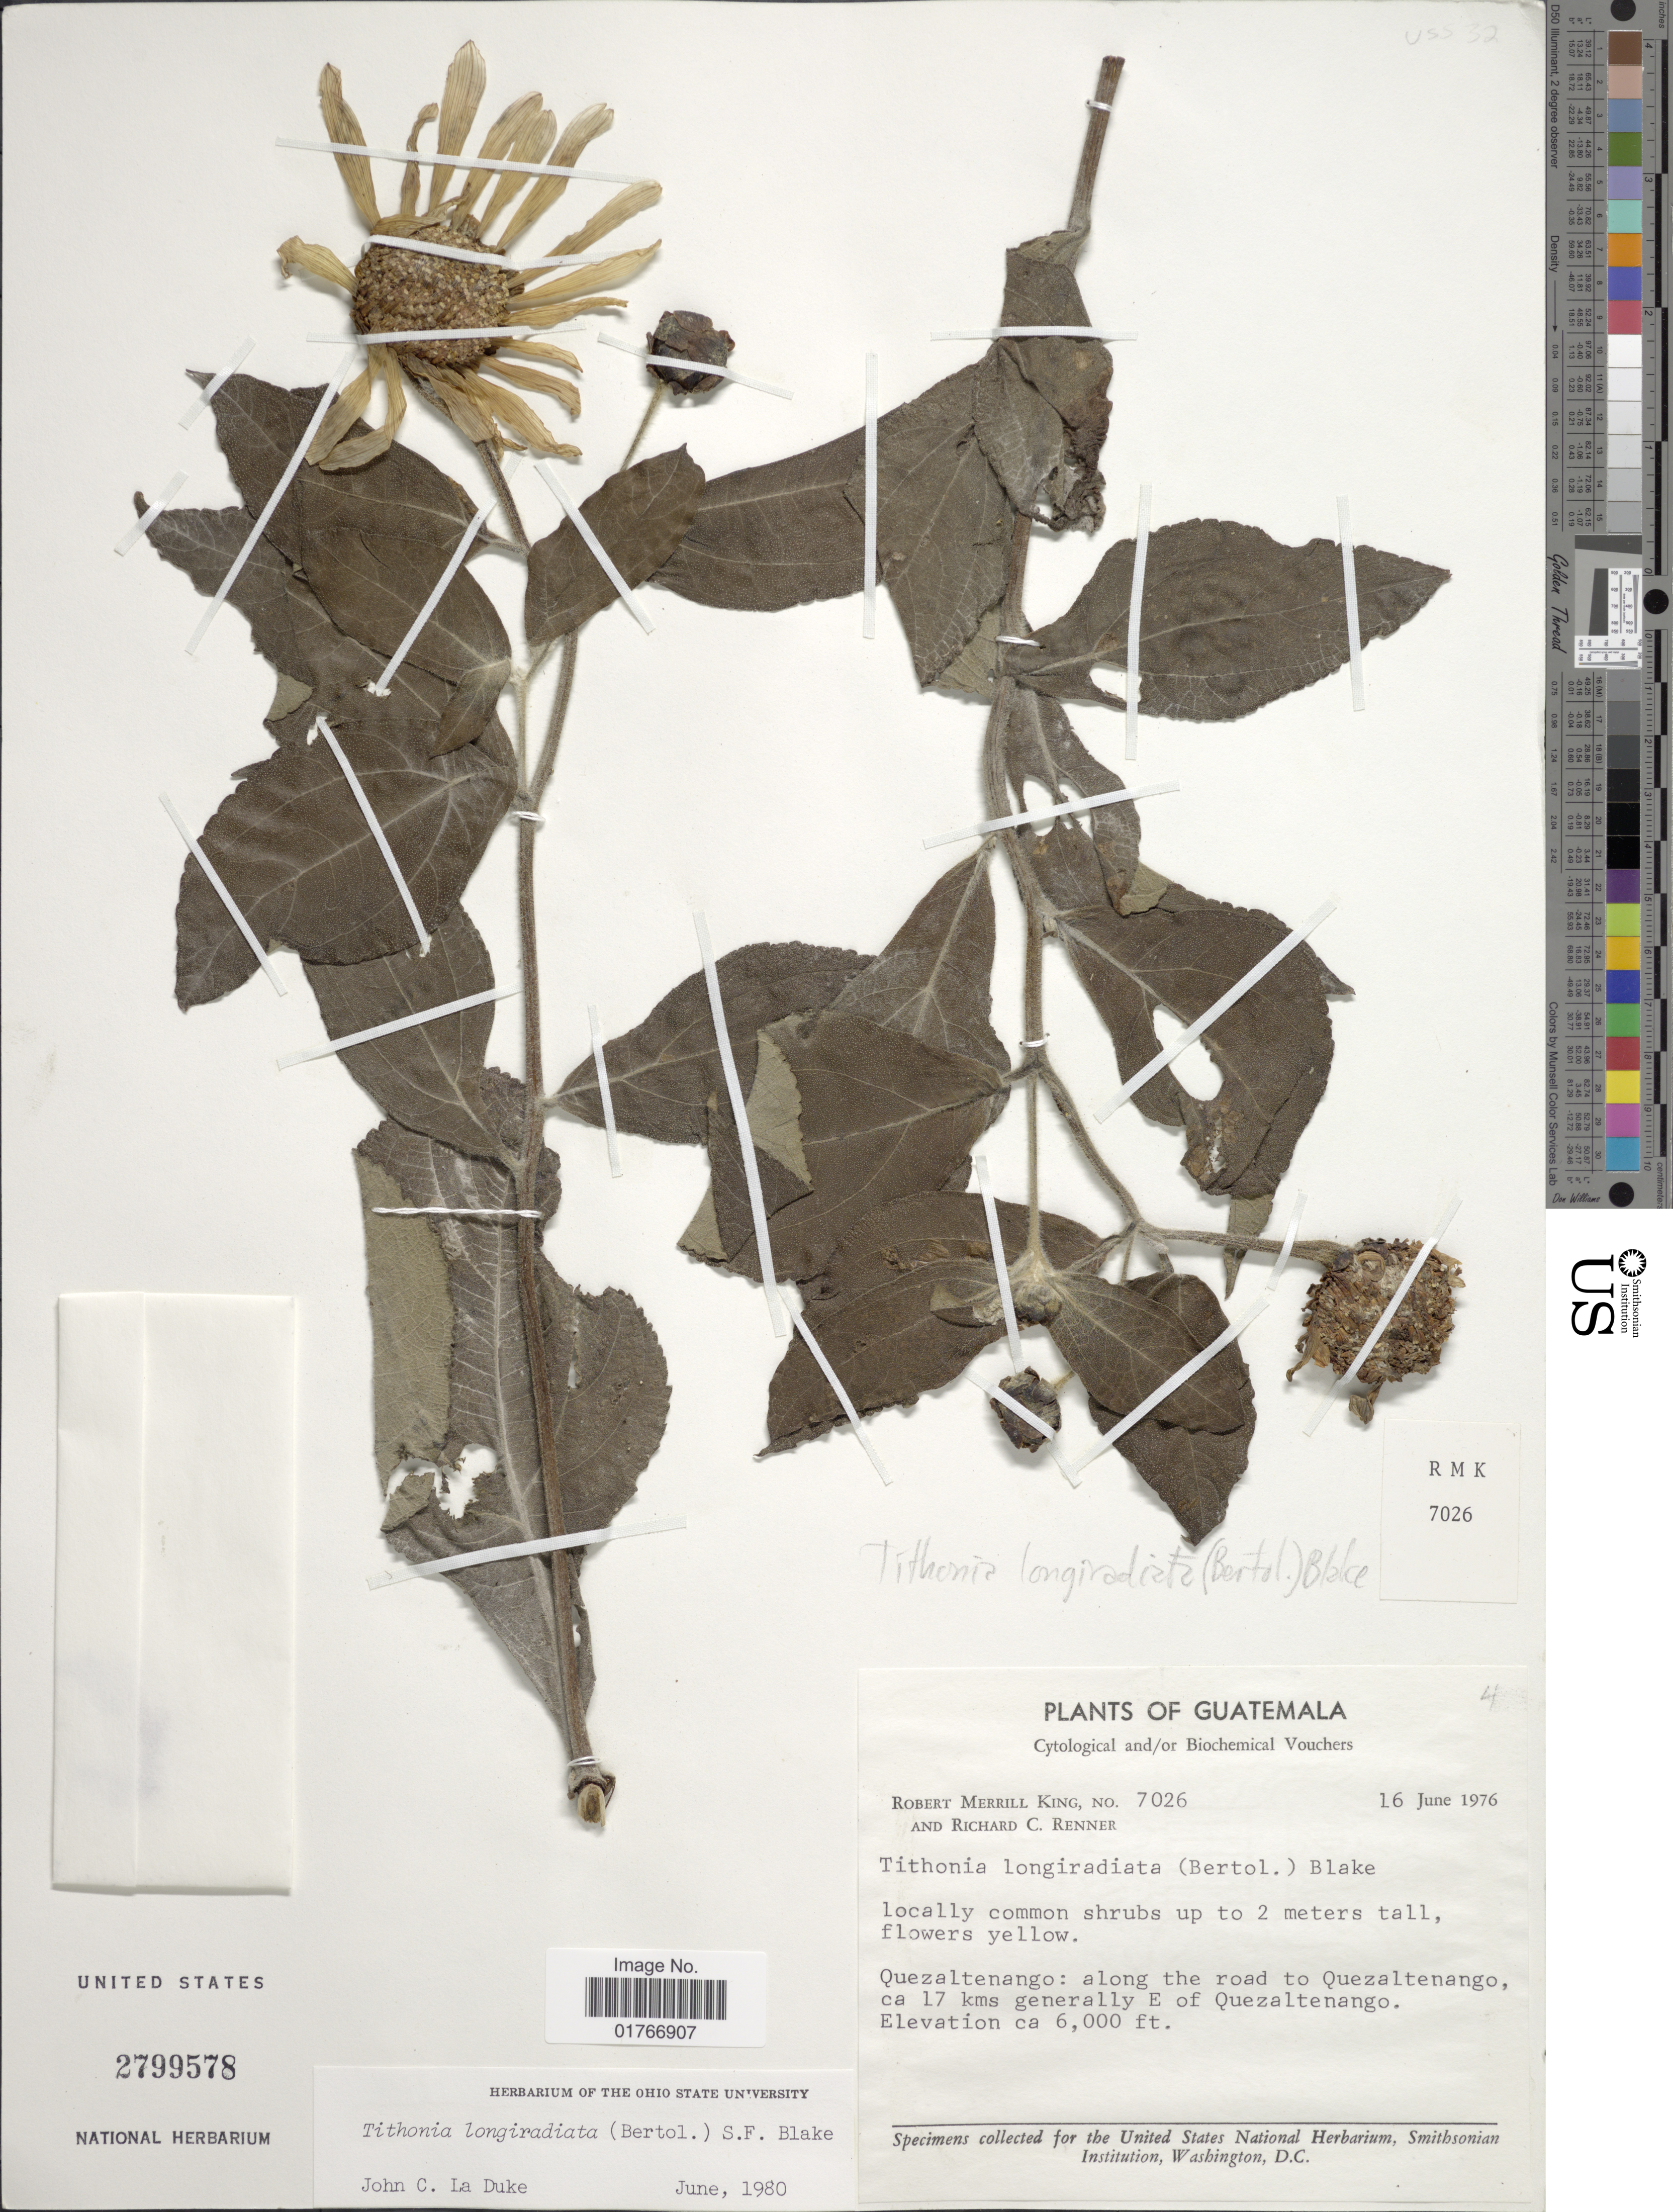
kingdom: Plantae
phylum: Tracheophyta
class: Magnoliopsida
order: Asterales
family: Asteraceae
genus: Tithonia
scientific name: Tithonia longiradiata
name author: (Bertol.) S.F. Blake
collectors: R. M. King & R. C. Renner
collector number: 7026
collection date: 1976-06-16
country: Guatemala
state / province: Quetzaltenango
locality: Along the road to Quzaltenango, ca 17 kms generally E of Quezaltenango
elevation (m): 1829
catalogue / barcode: US 2799578